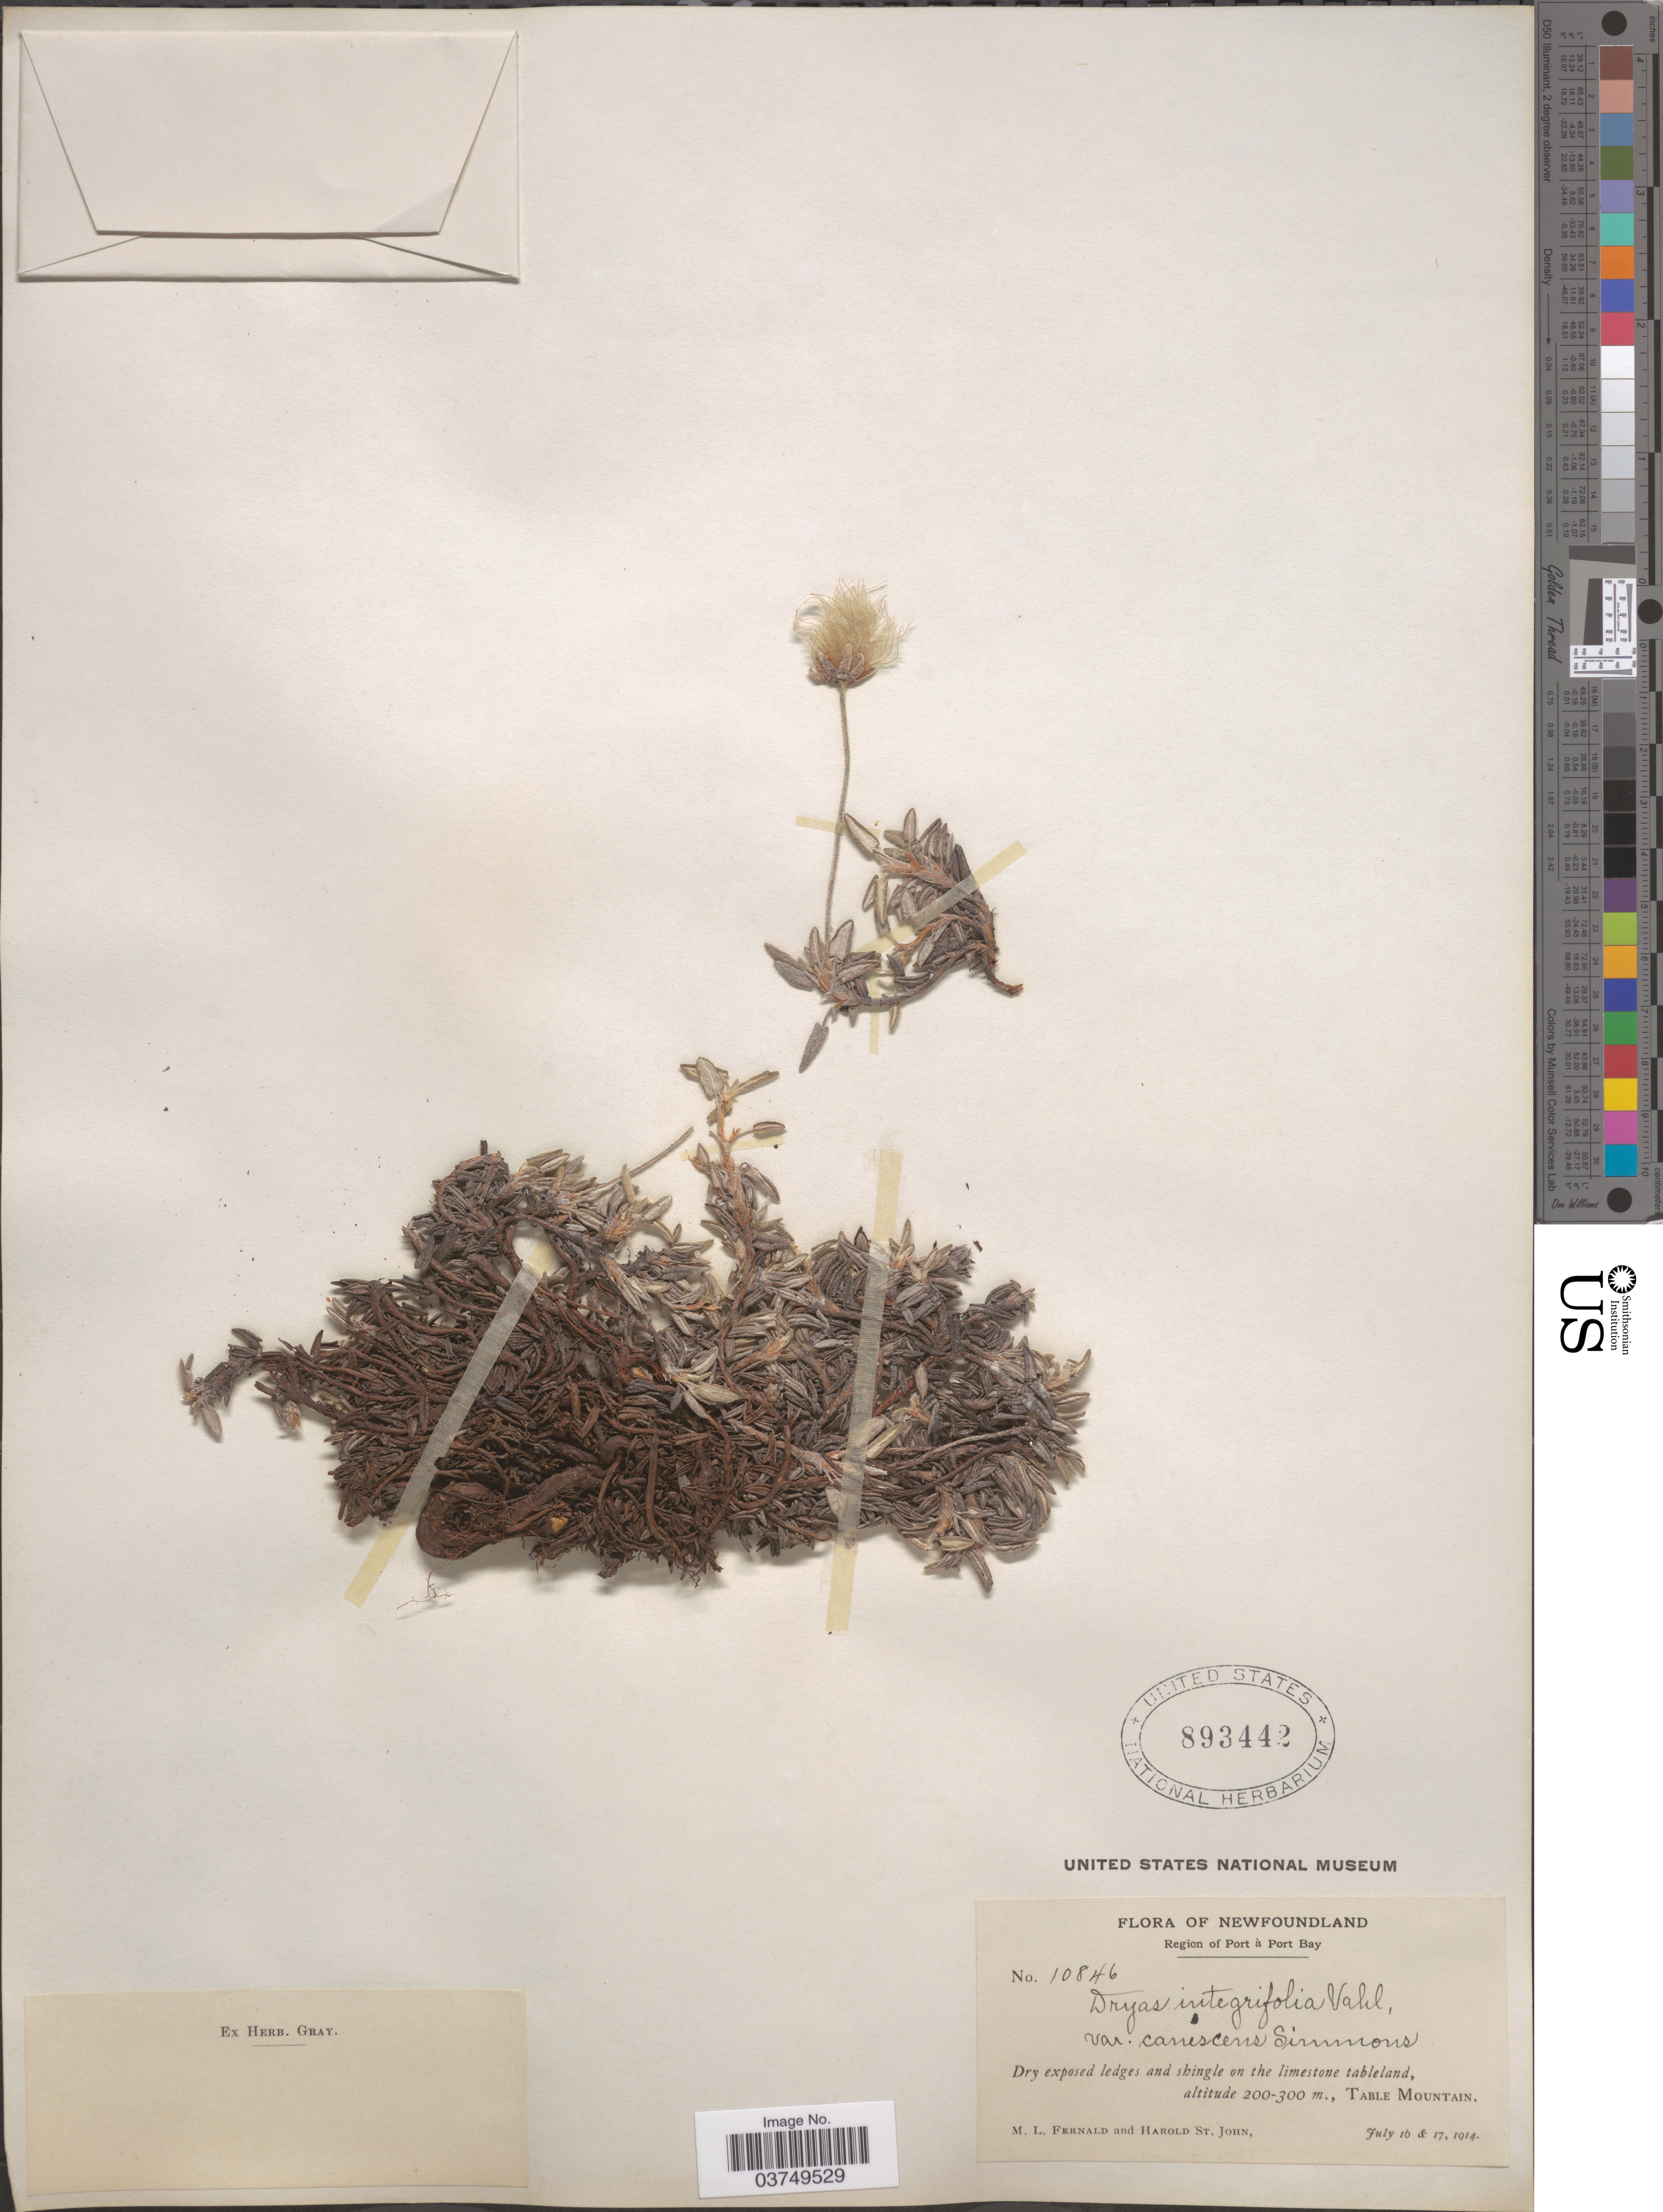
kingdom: Plantae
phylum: Tracheophyta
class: Magnoliopsida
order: Rosales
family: Rosaceae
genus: Dryas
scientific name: Dryas integrifolia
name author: Vahl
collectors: M. L. Fernald & H. St. John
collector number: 10846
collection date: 1914-07-16/1914-07-17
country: Canada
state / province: Newfoundland and Labrador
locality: Region of Port à Port Bay. Dry exposed ledges and shingle on the limestone tableland, Table Mountain.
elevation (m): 200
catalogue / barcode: US 893442